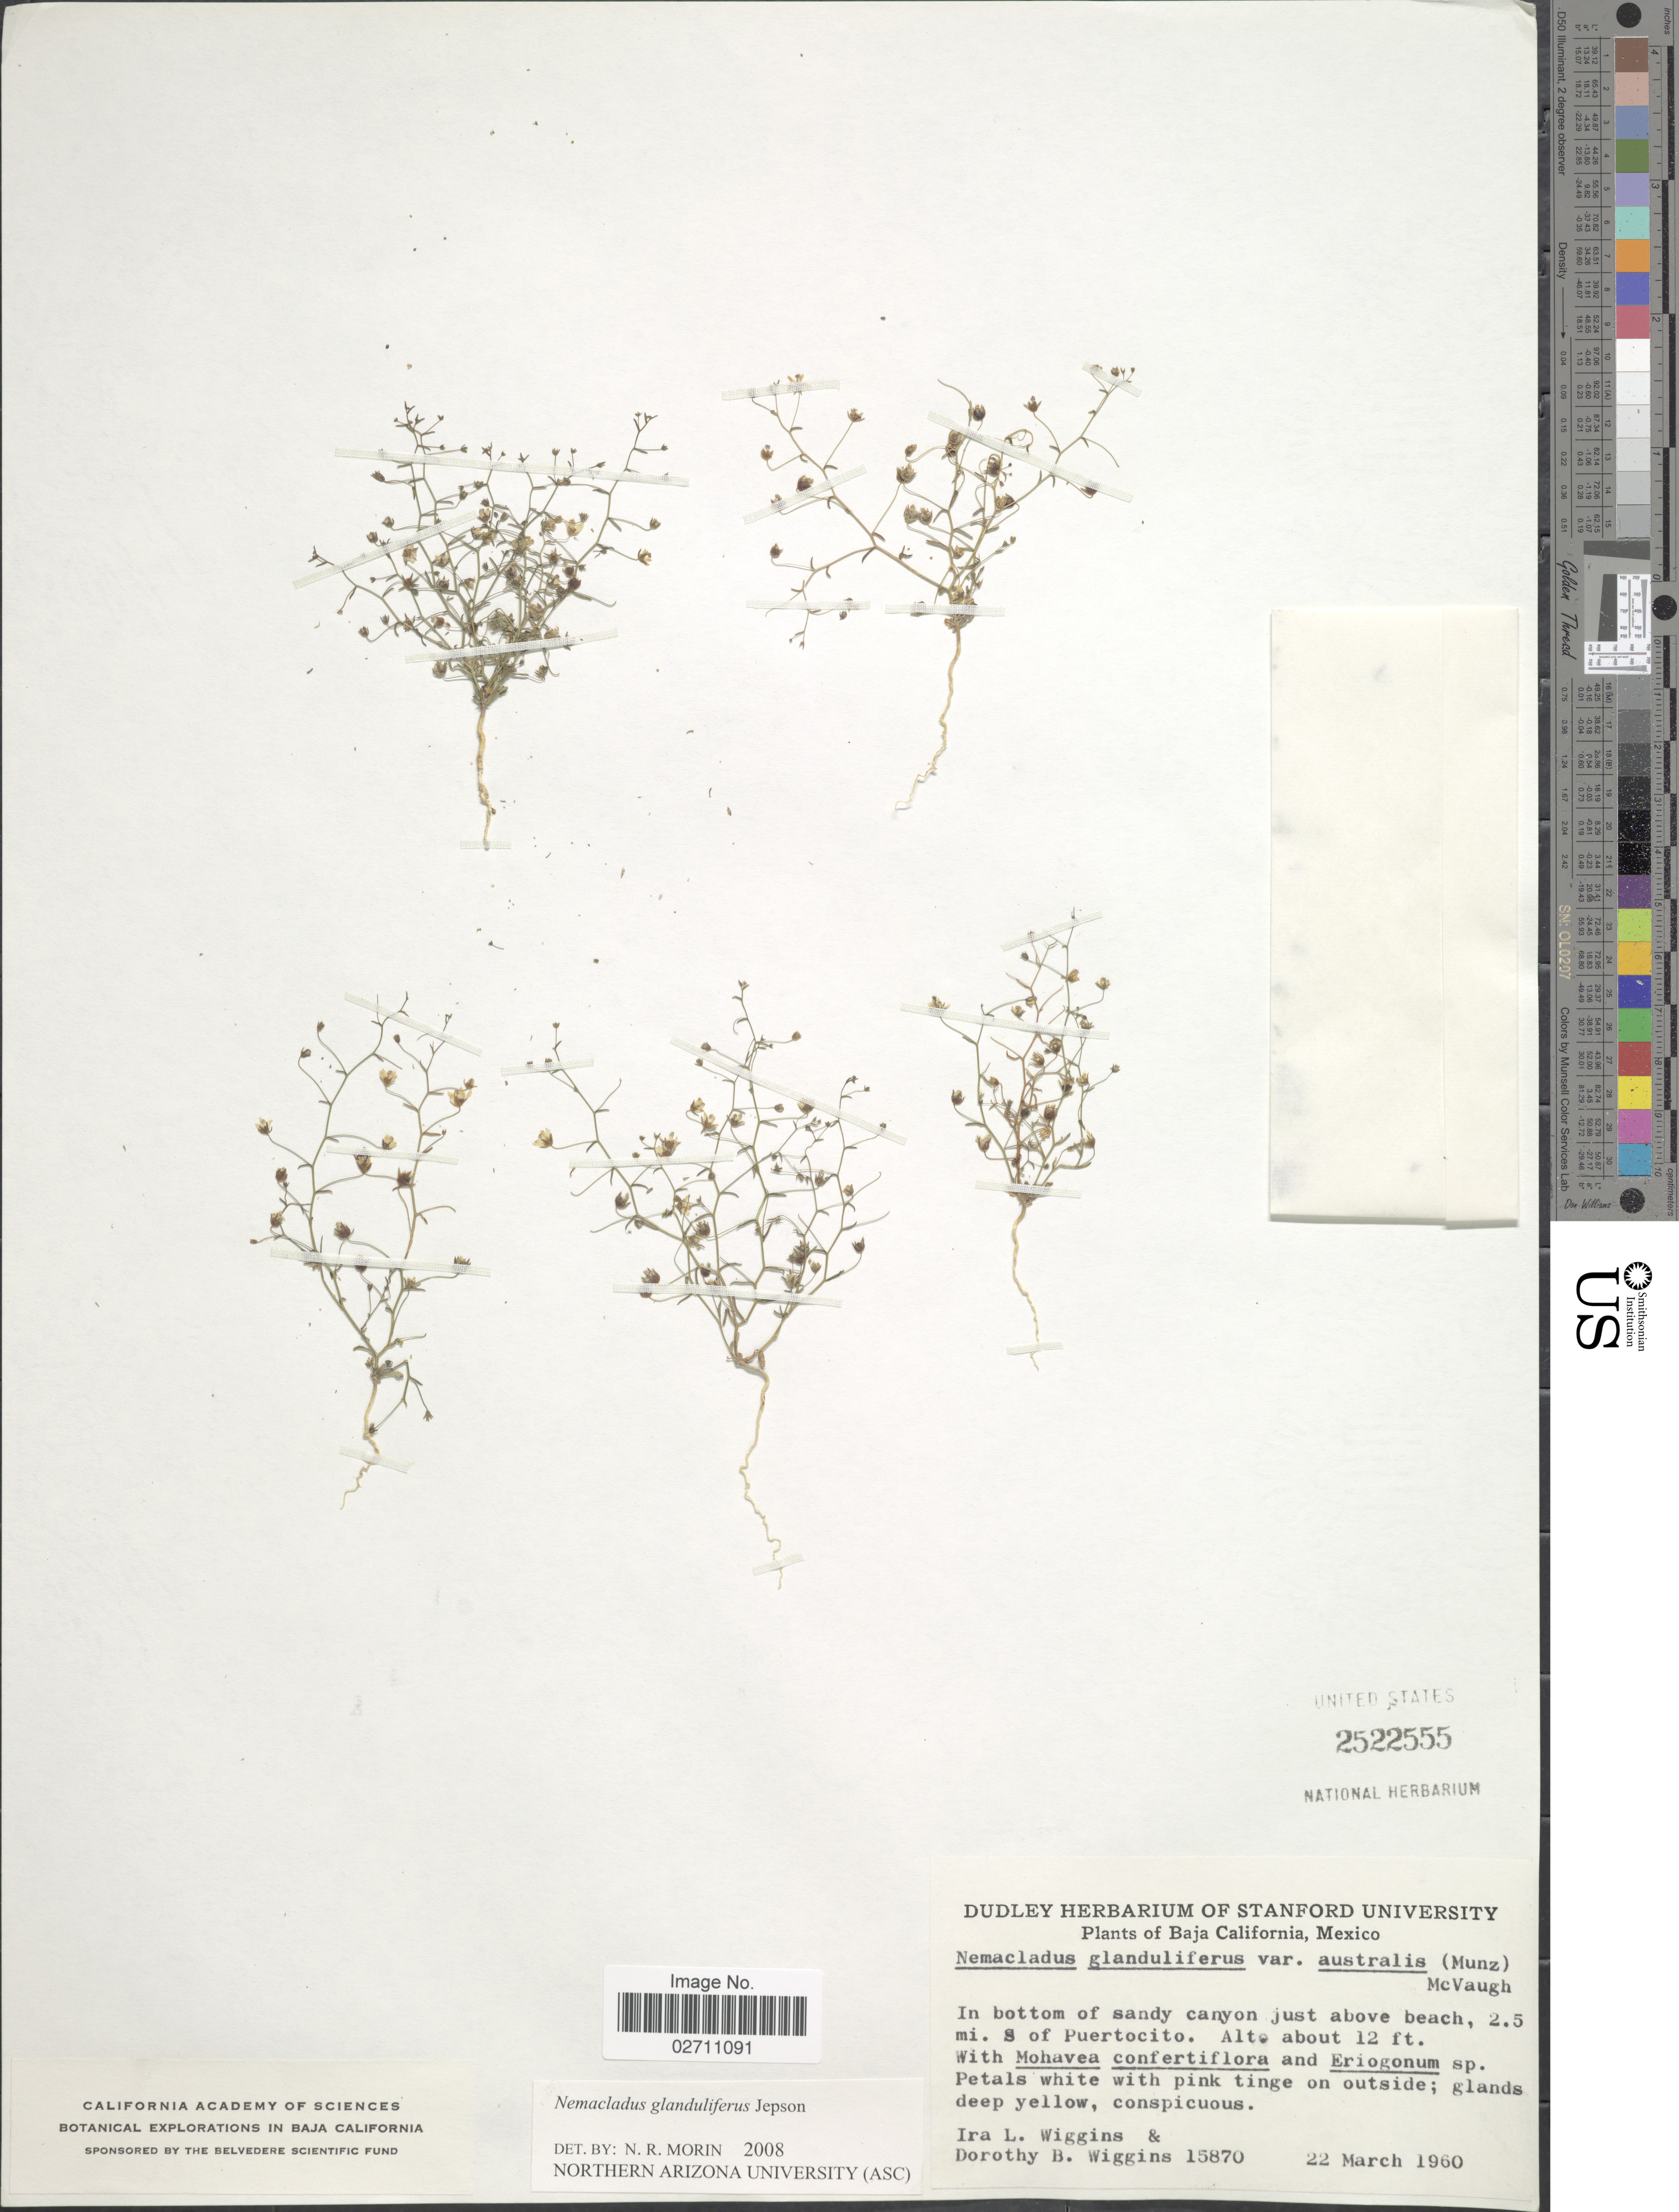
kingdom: Plantae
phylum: Tracheophyta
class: Magnoliopsida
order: Asterales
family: Campanulaceae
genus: Nemacladus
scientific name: Nemacladus glanduliferus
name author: Jeps.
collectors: I. L. Wiggins & D. B. Wiggins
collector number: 15870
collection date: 1960-03-22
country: Mexico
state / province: Baja California Norte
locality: Baja California, Mexico, In bottom of sandy canyon just above beach, 2.5 mi. S of Puertocito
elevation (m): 4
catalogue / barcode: US 2522555